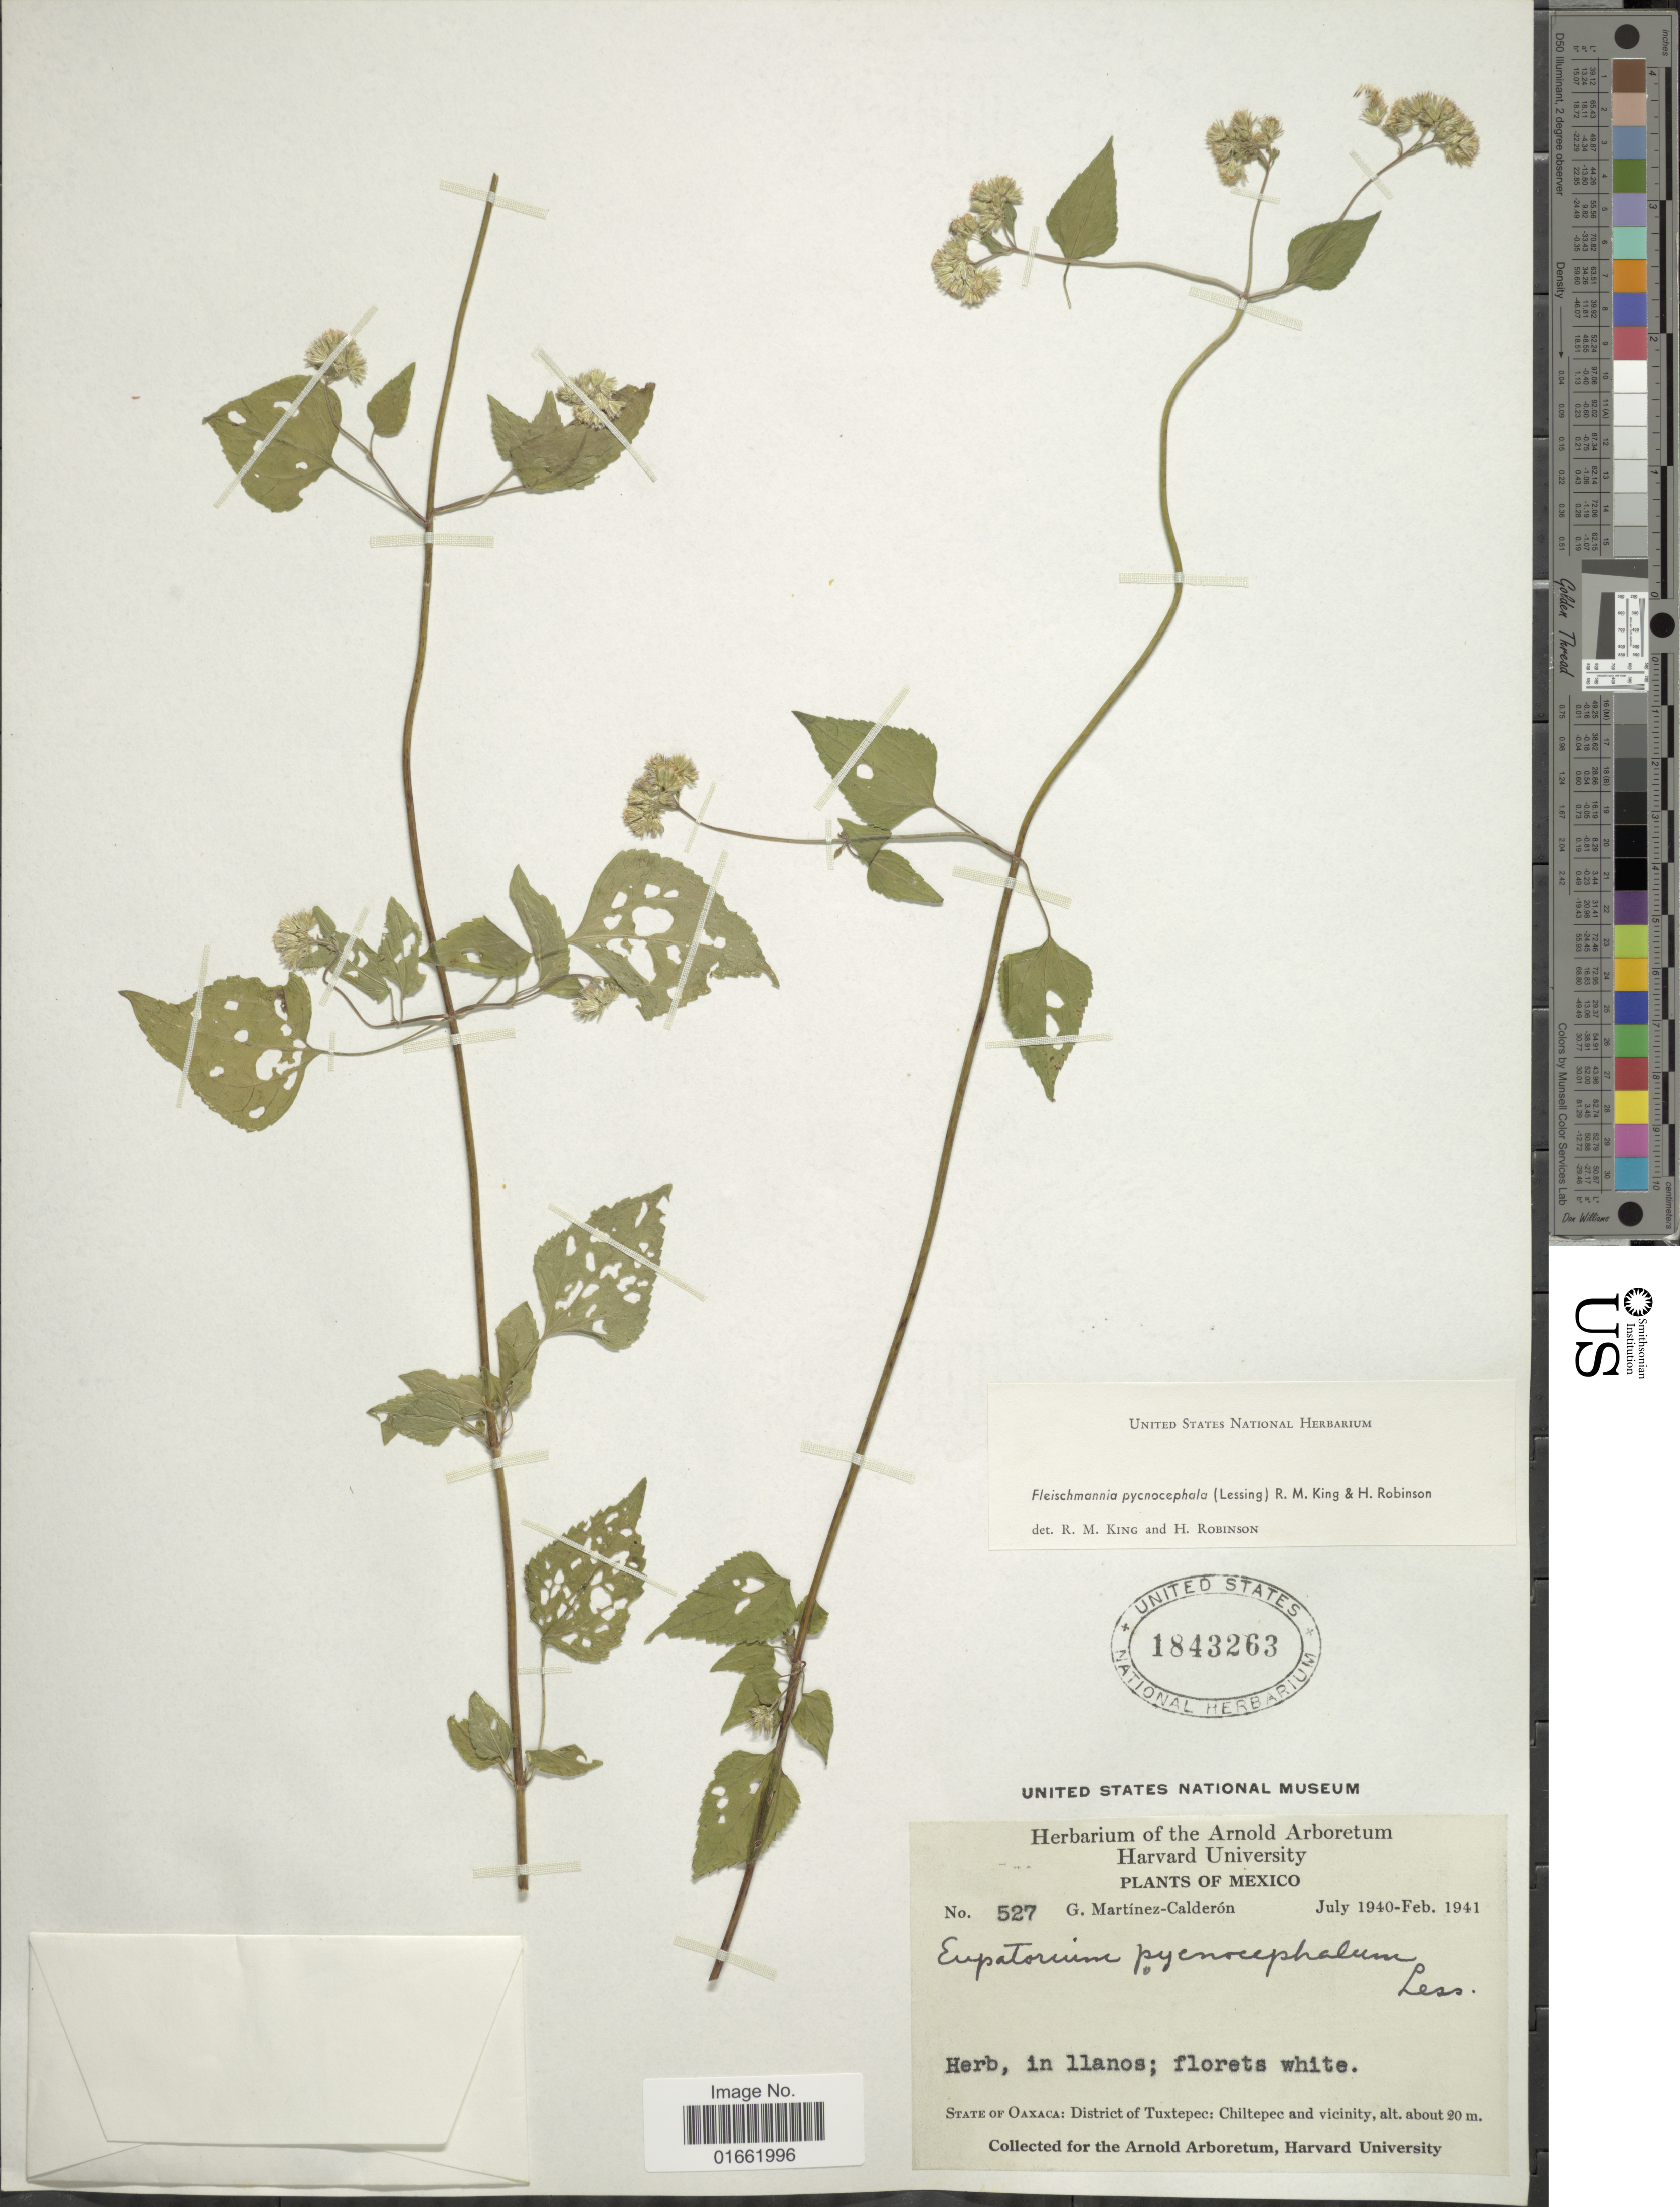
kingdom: Plantae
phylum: Tracheophyta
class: Magnoliopsida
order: Asterales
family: Asteraceae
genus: Fleischmannia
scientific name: Fleischmannia pycnocephala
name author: (Less.) R.M. King & H. Rob.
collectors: G. Martinez-C.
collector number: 527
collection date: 1940-07/1941-02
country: Mexico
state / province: Oaxaca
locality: State of Oaxaca: District of Tuxtepec: Chiltepec and vicinity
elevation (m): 20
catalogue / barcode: US 1843263